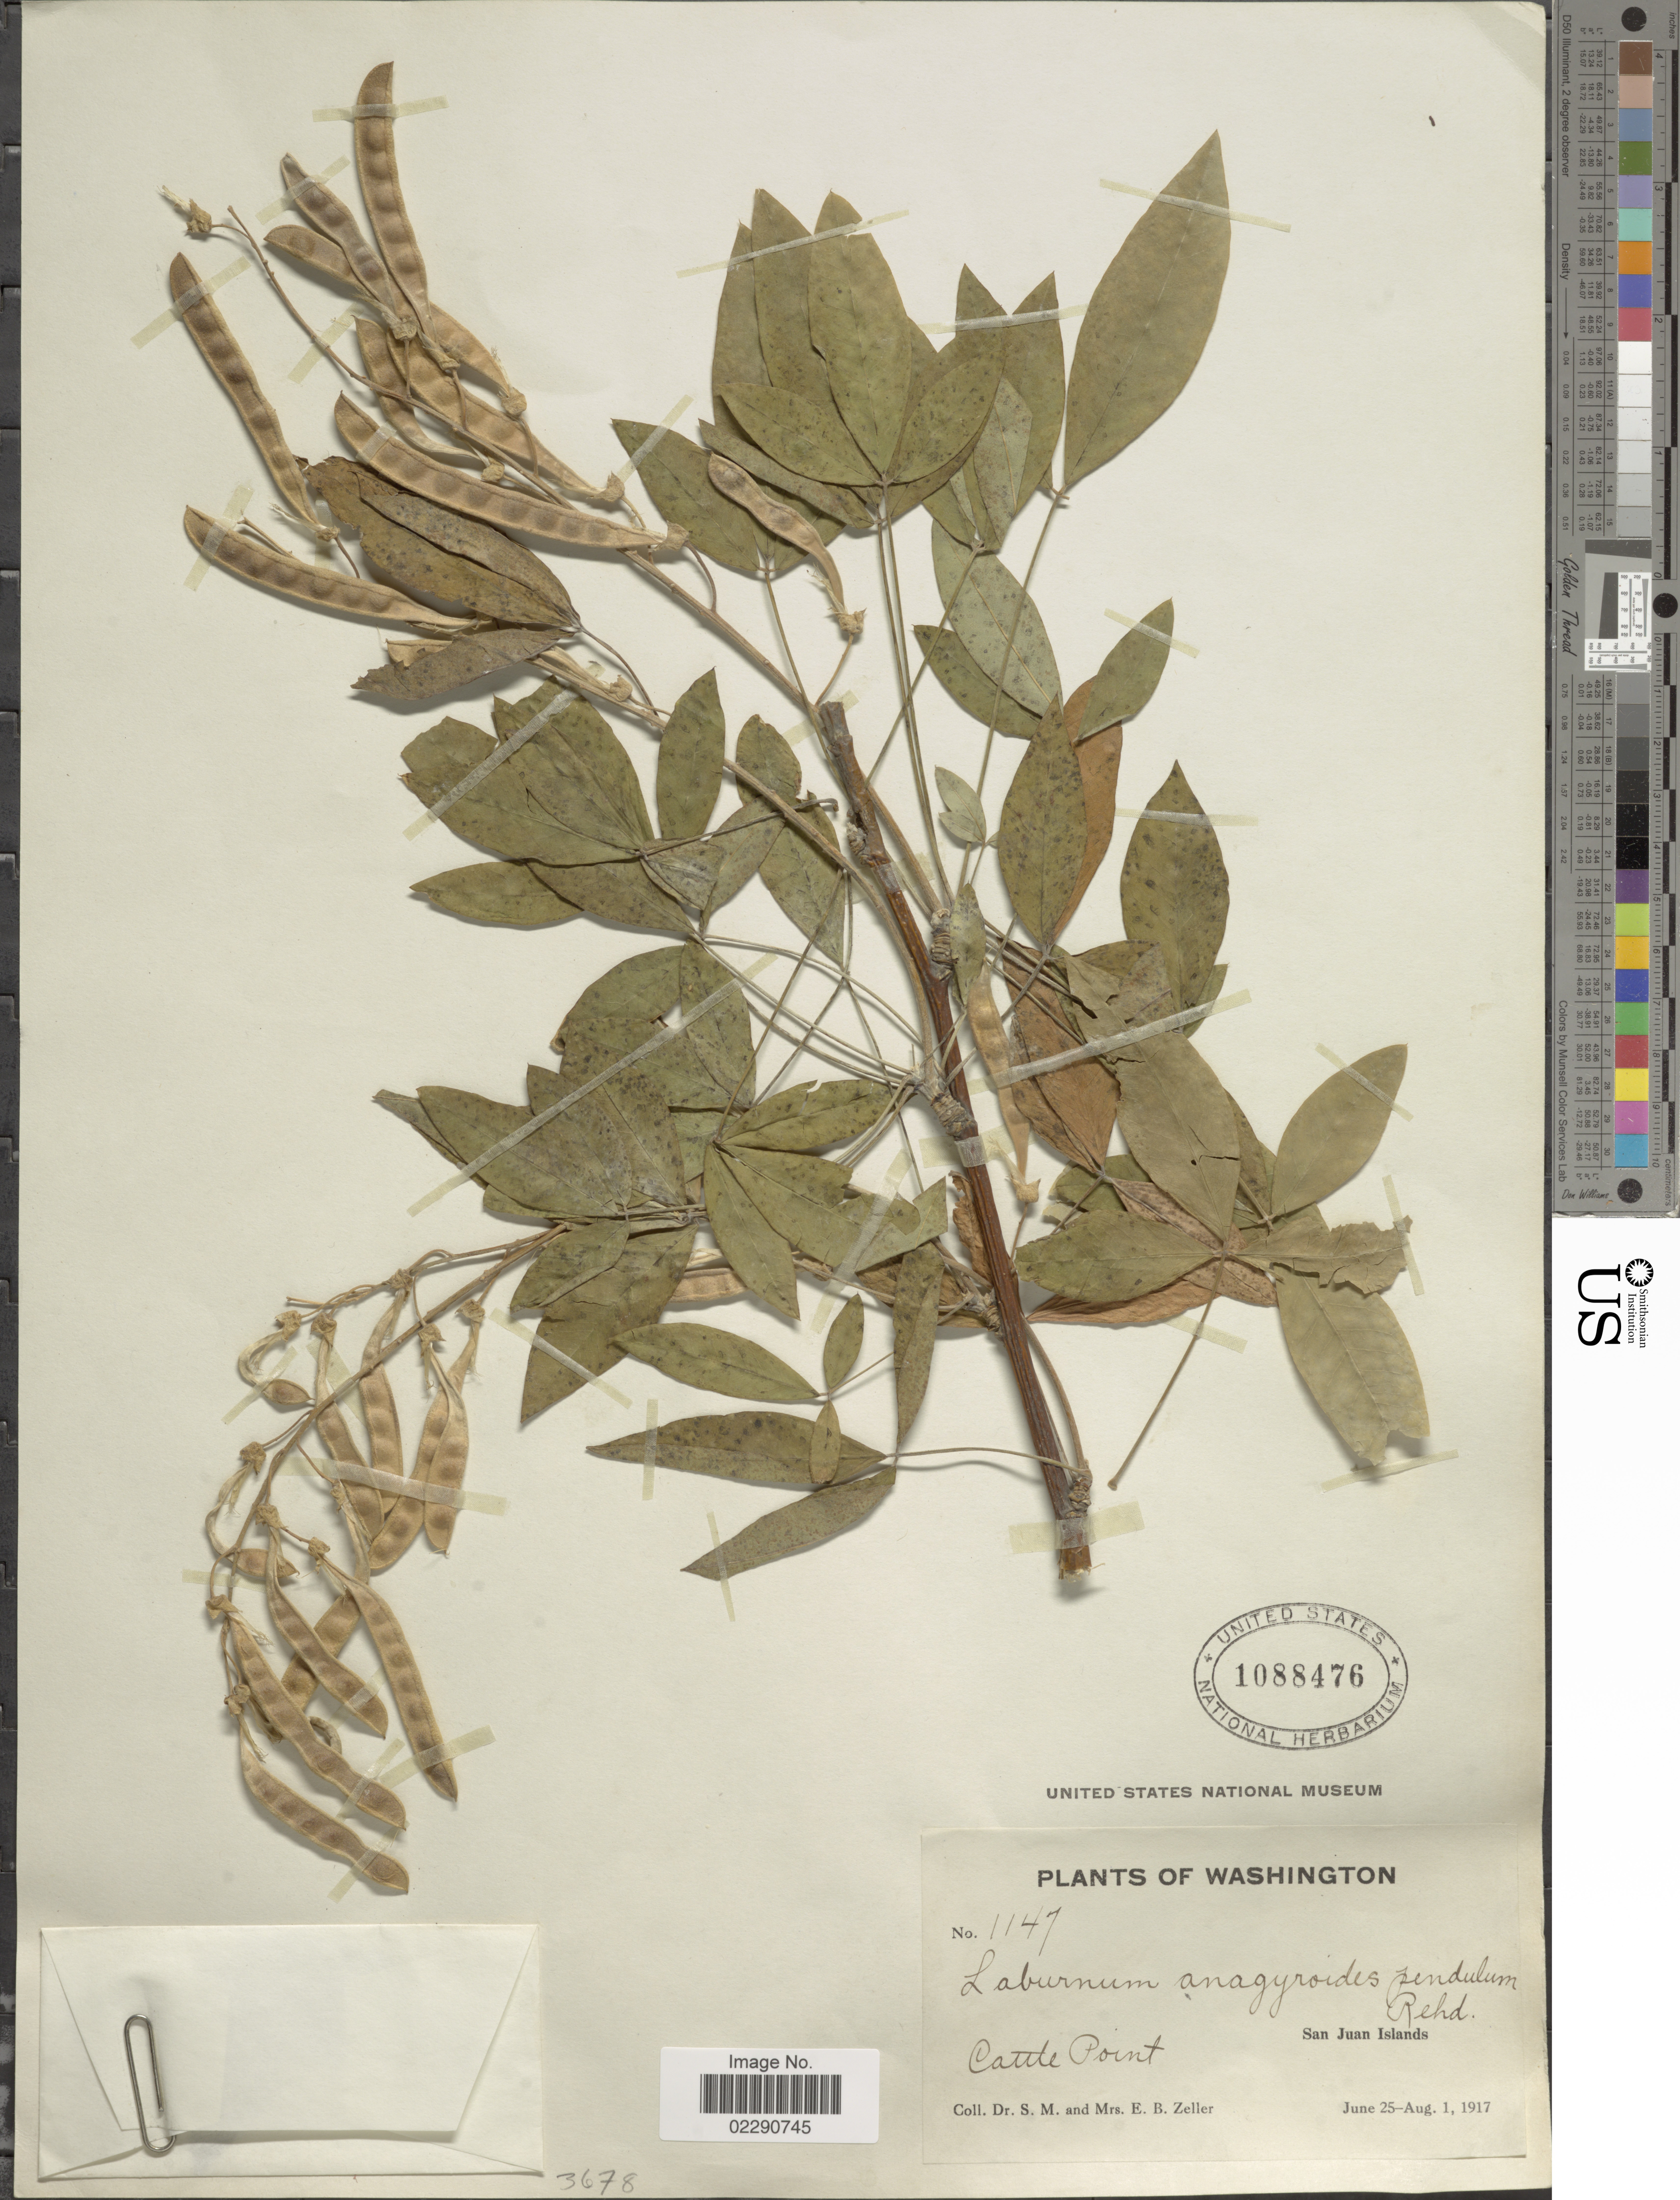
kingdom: Plantae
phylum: Tracheophyta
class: Magnoliopsida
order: Fabales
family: Fabaceae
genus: Laburnum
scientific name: Laburnum sp.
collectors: S. Zeller & E. Zeller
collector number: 1147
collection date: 1917-06-25/1917-08-01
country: United States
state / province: Washington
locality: Cattle Point, San Juan Islands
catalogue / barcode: US 1088476